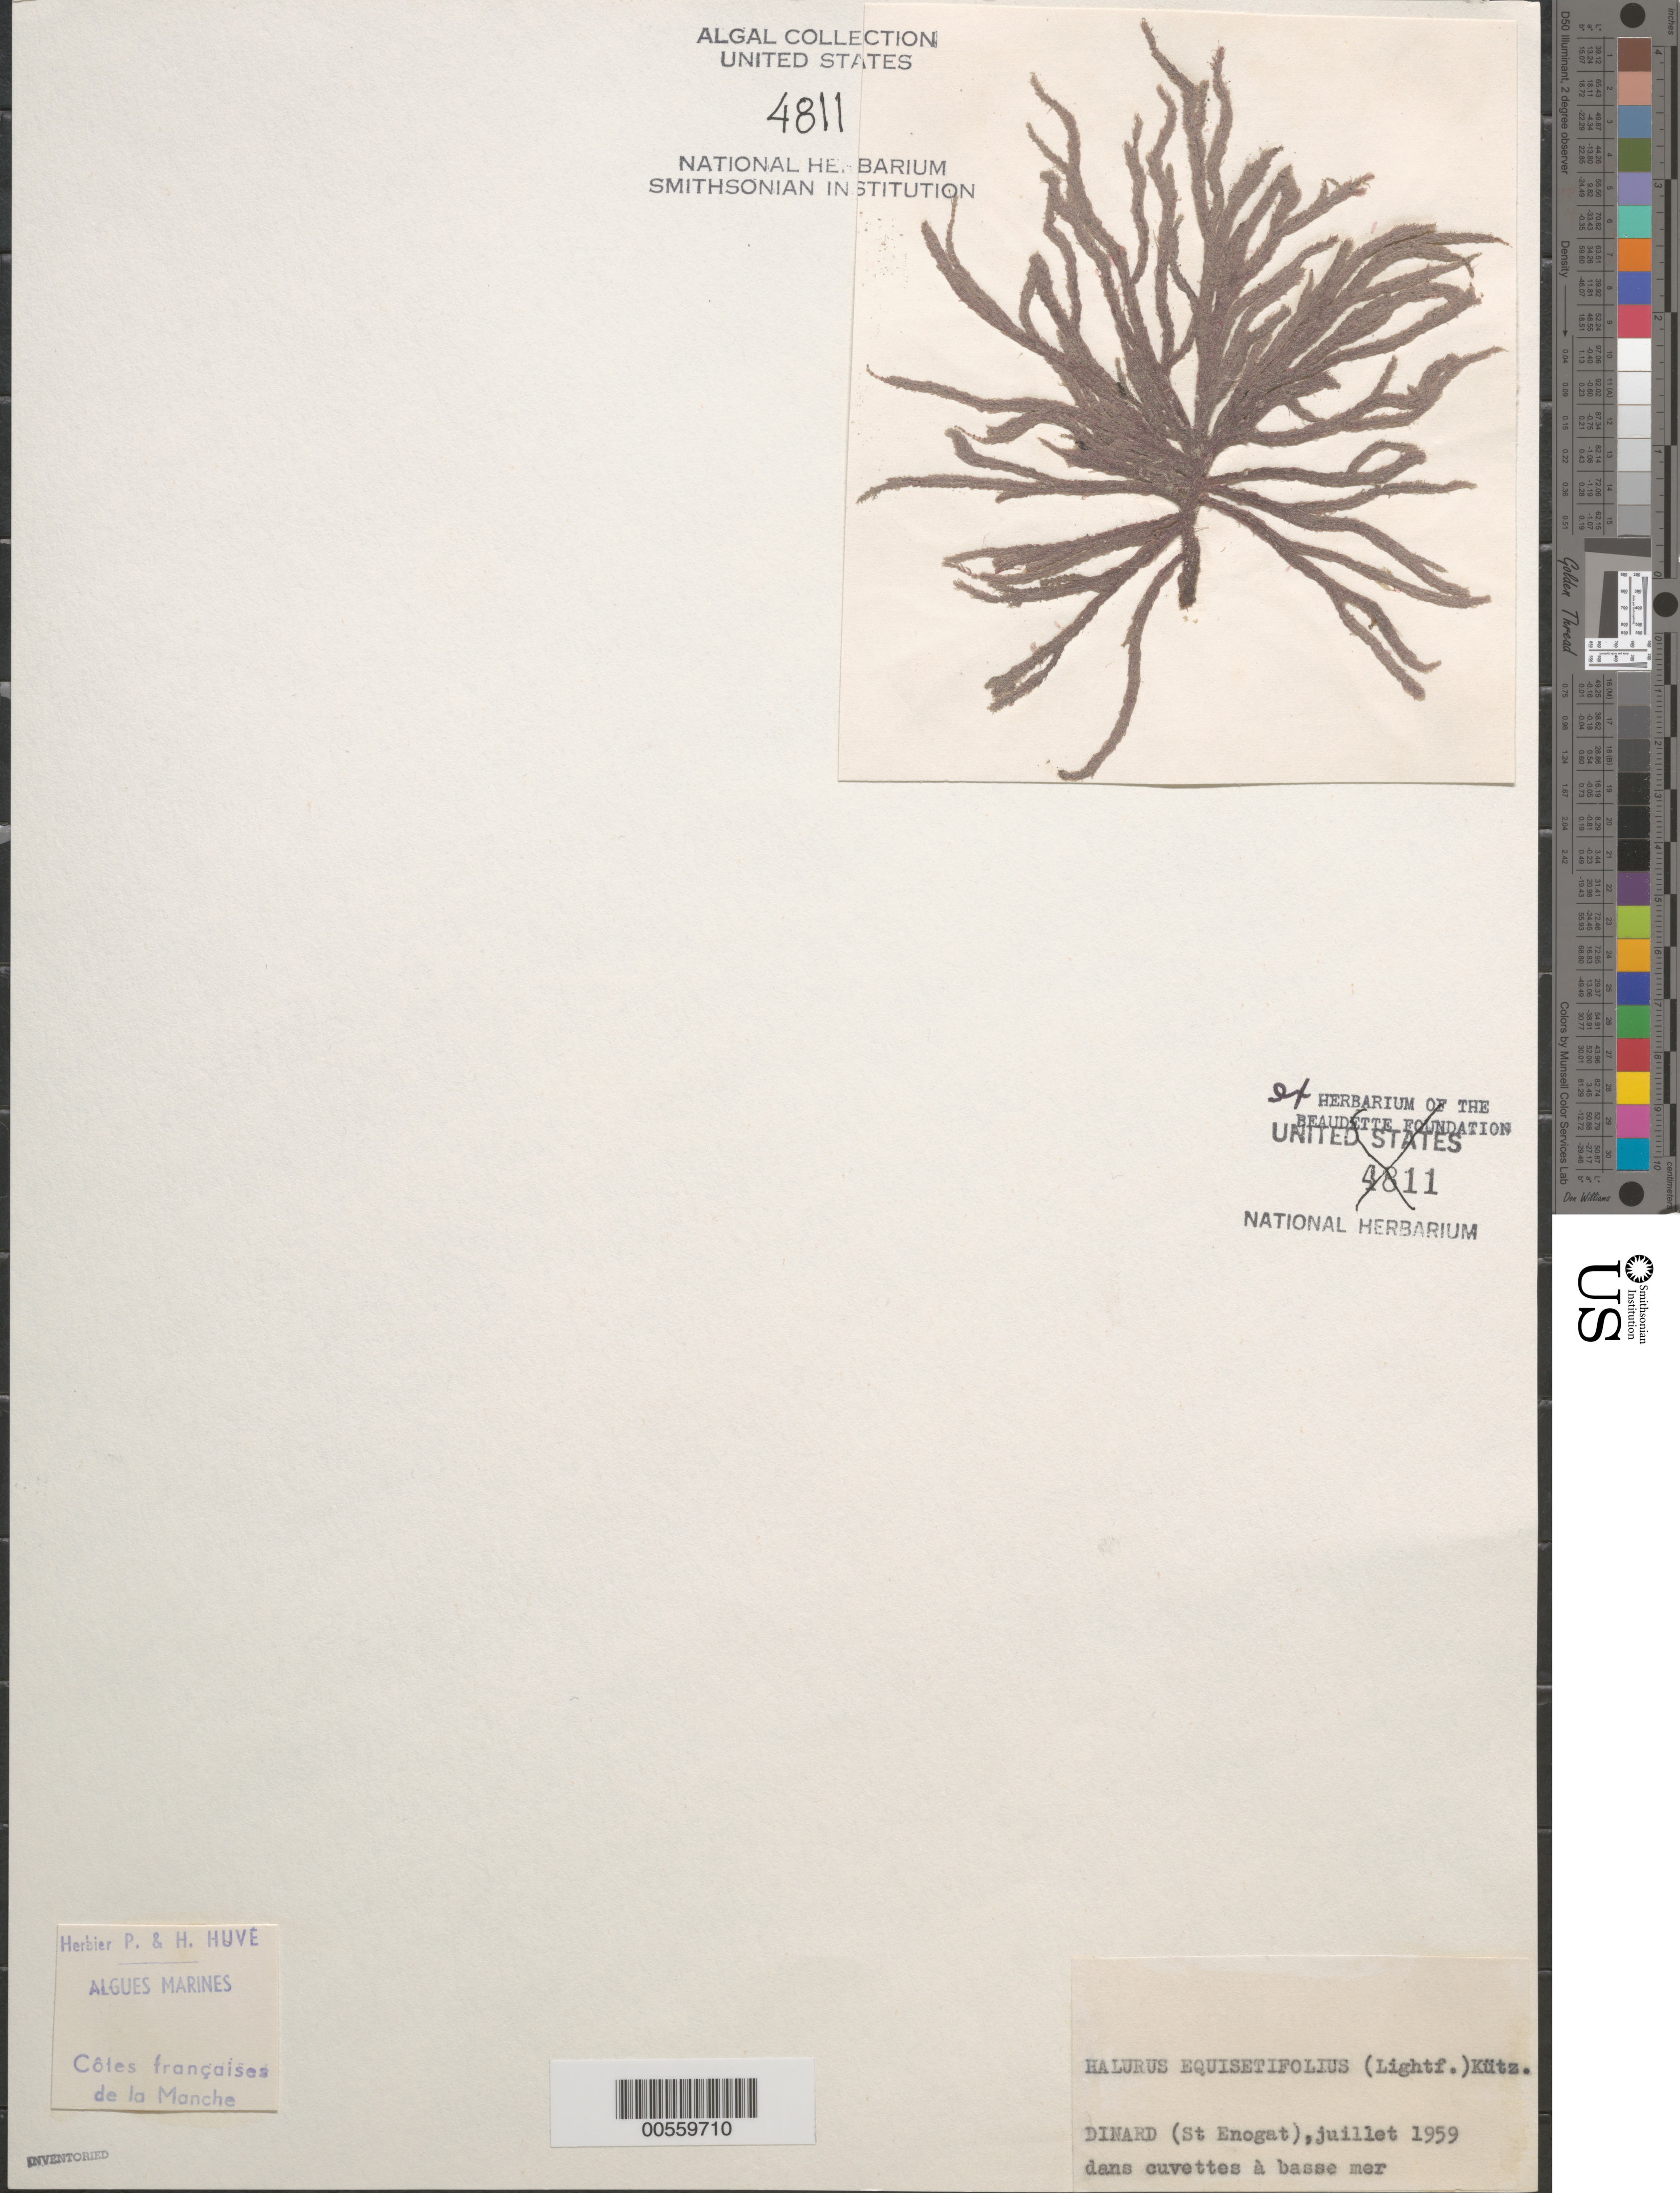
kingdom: Plantae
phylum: Rhodophyta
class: Florideophyceae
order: Ceramiales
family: Wrangeliaceae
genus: Halurus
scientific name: Halurus equisetifolius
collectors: P. Huve & H. Huve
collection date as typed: Jul 1959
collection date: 1959-07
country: France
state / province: Bretagne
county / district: Ille-et-Vilaine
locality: St. Enogat, Dinard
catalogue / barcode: US 4811